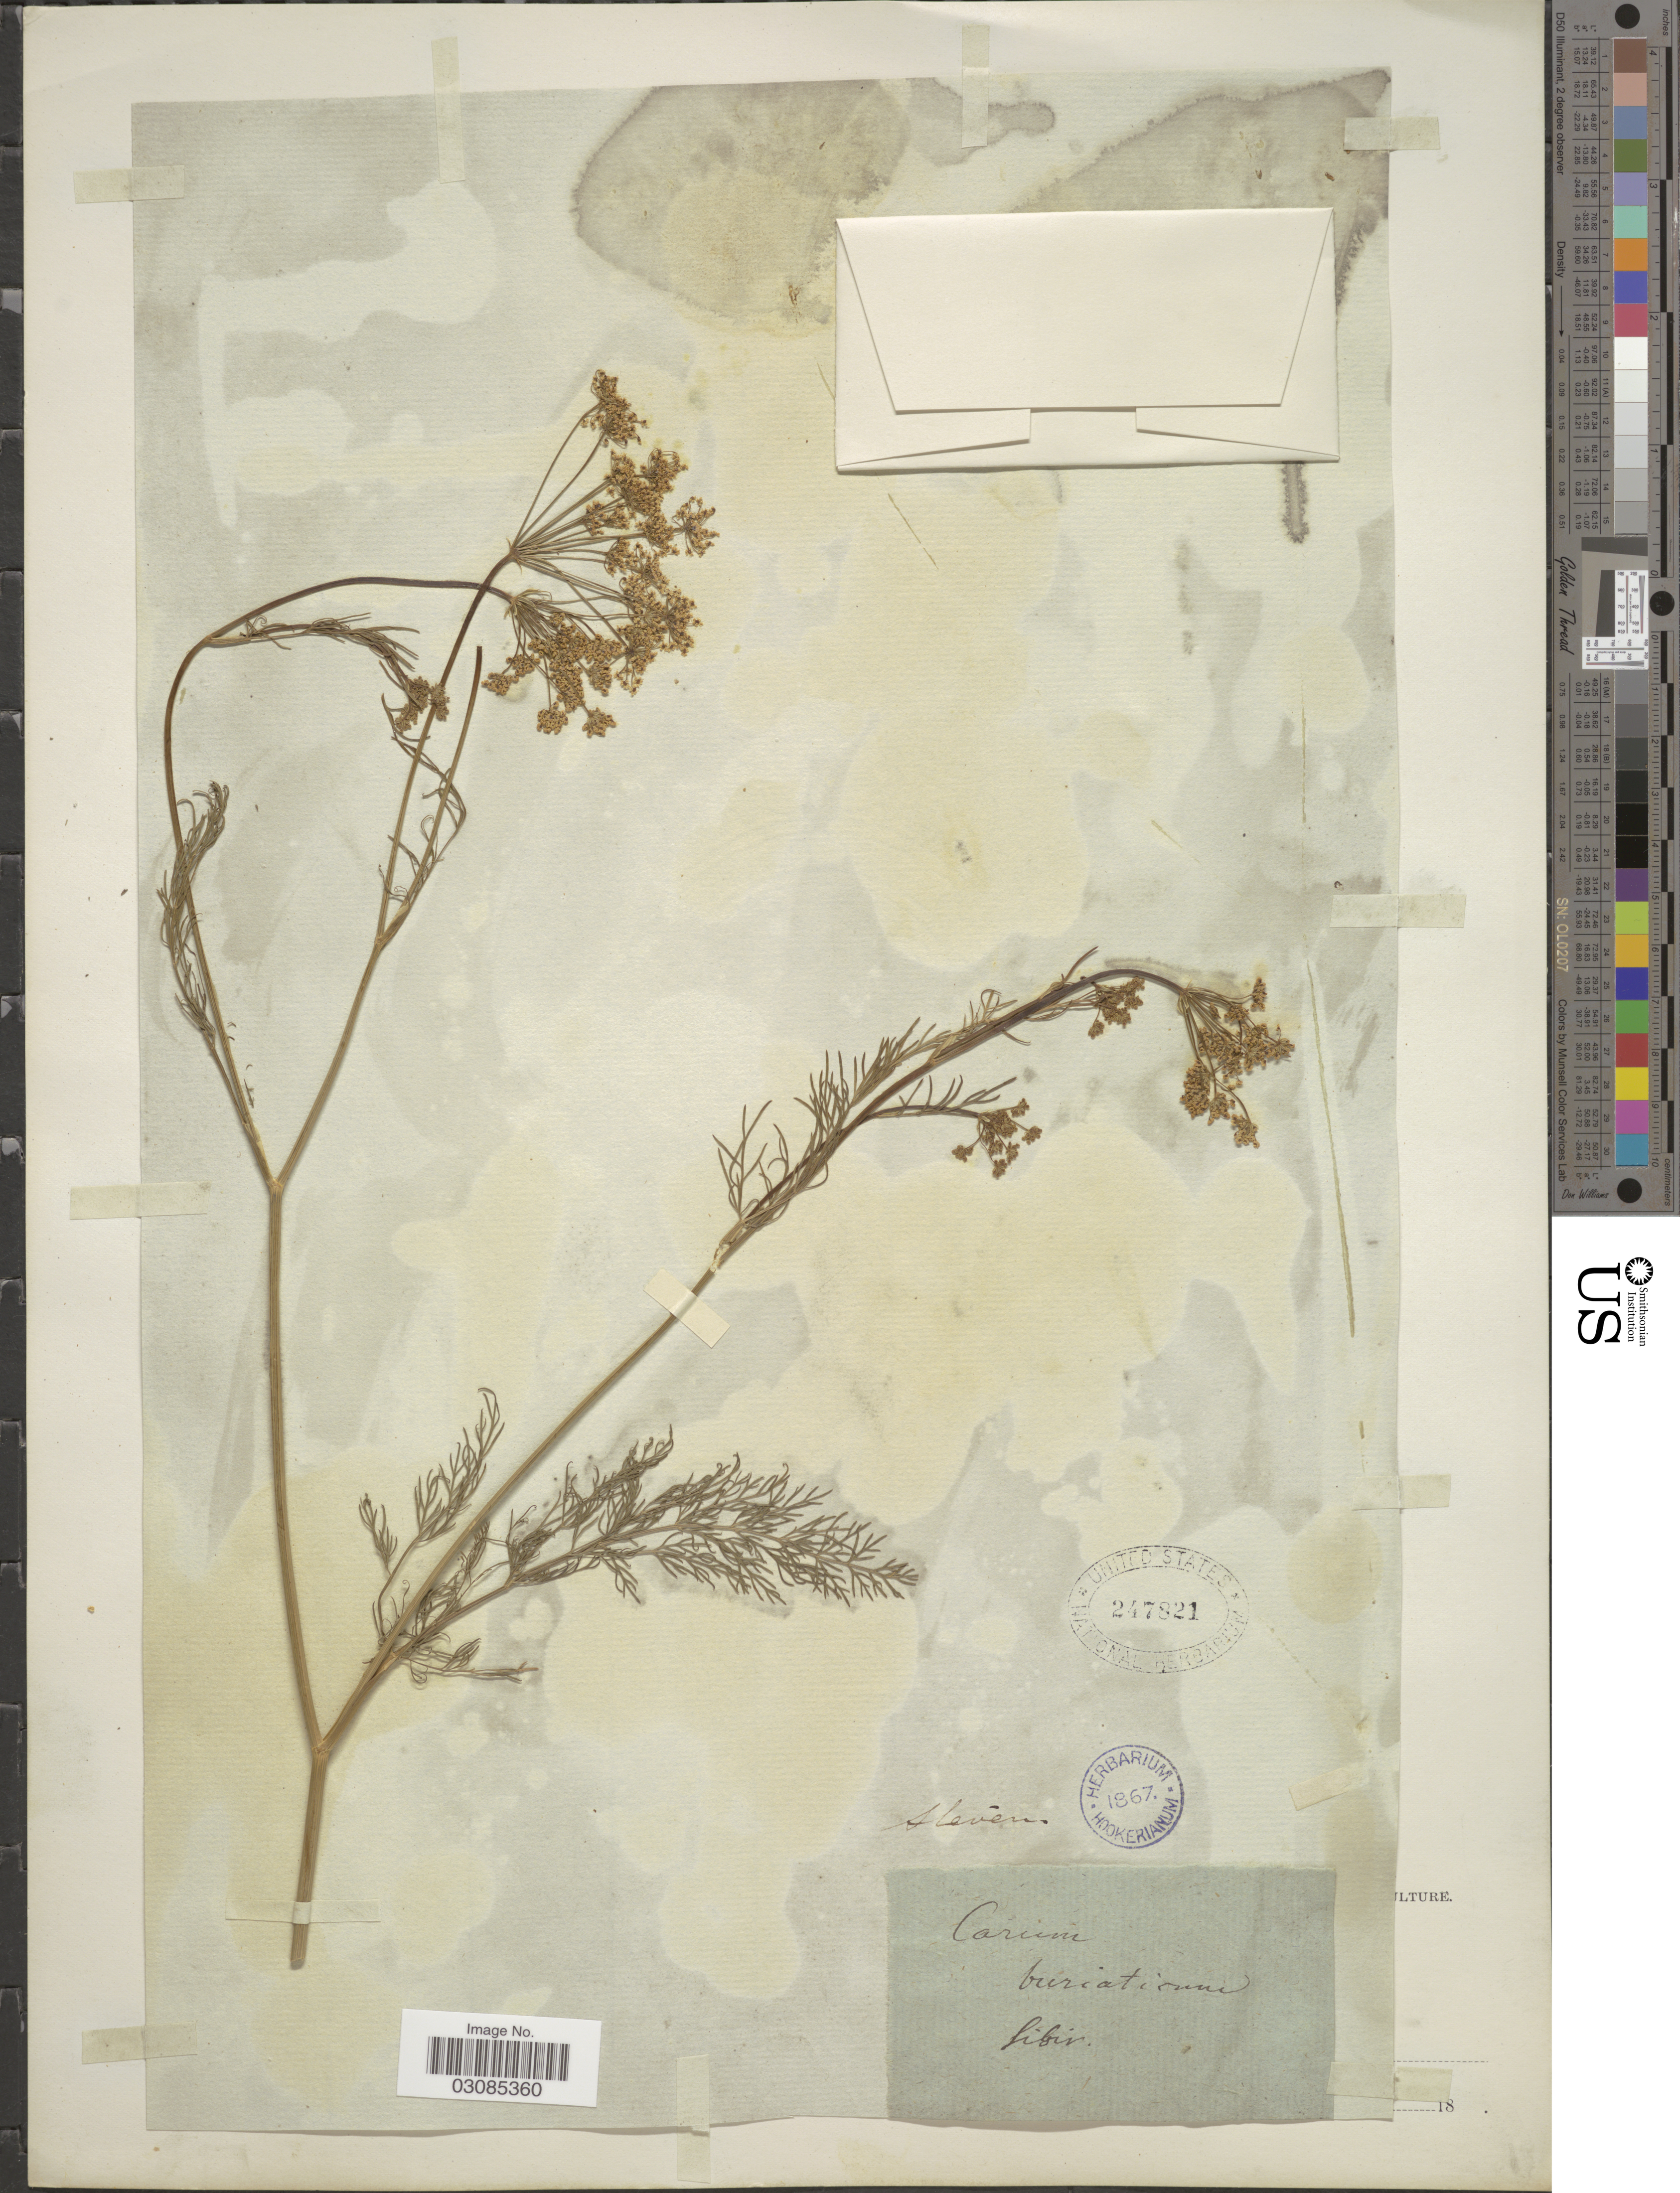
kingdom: Plantae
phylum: Tracheophyta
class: Magnoliopsida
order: Apiales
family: Apiaceae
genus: Carum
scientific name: Carum buriaticum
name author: Turcz.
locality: Sibir.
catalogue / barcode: US 247821